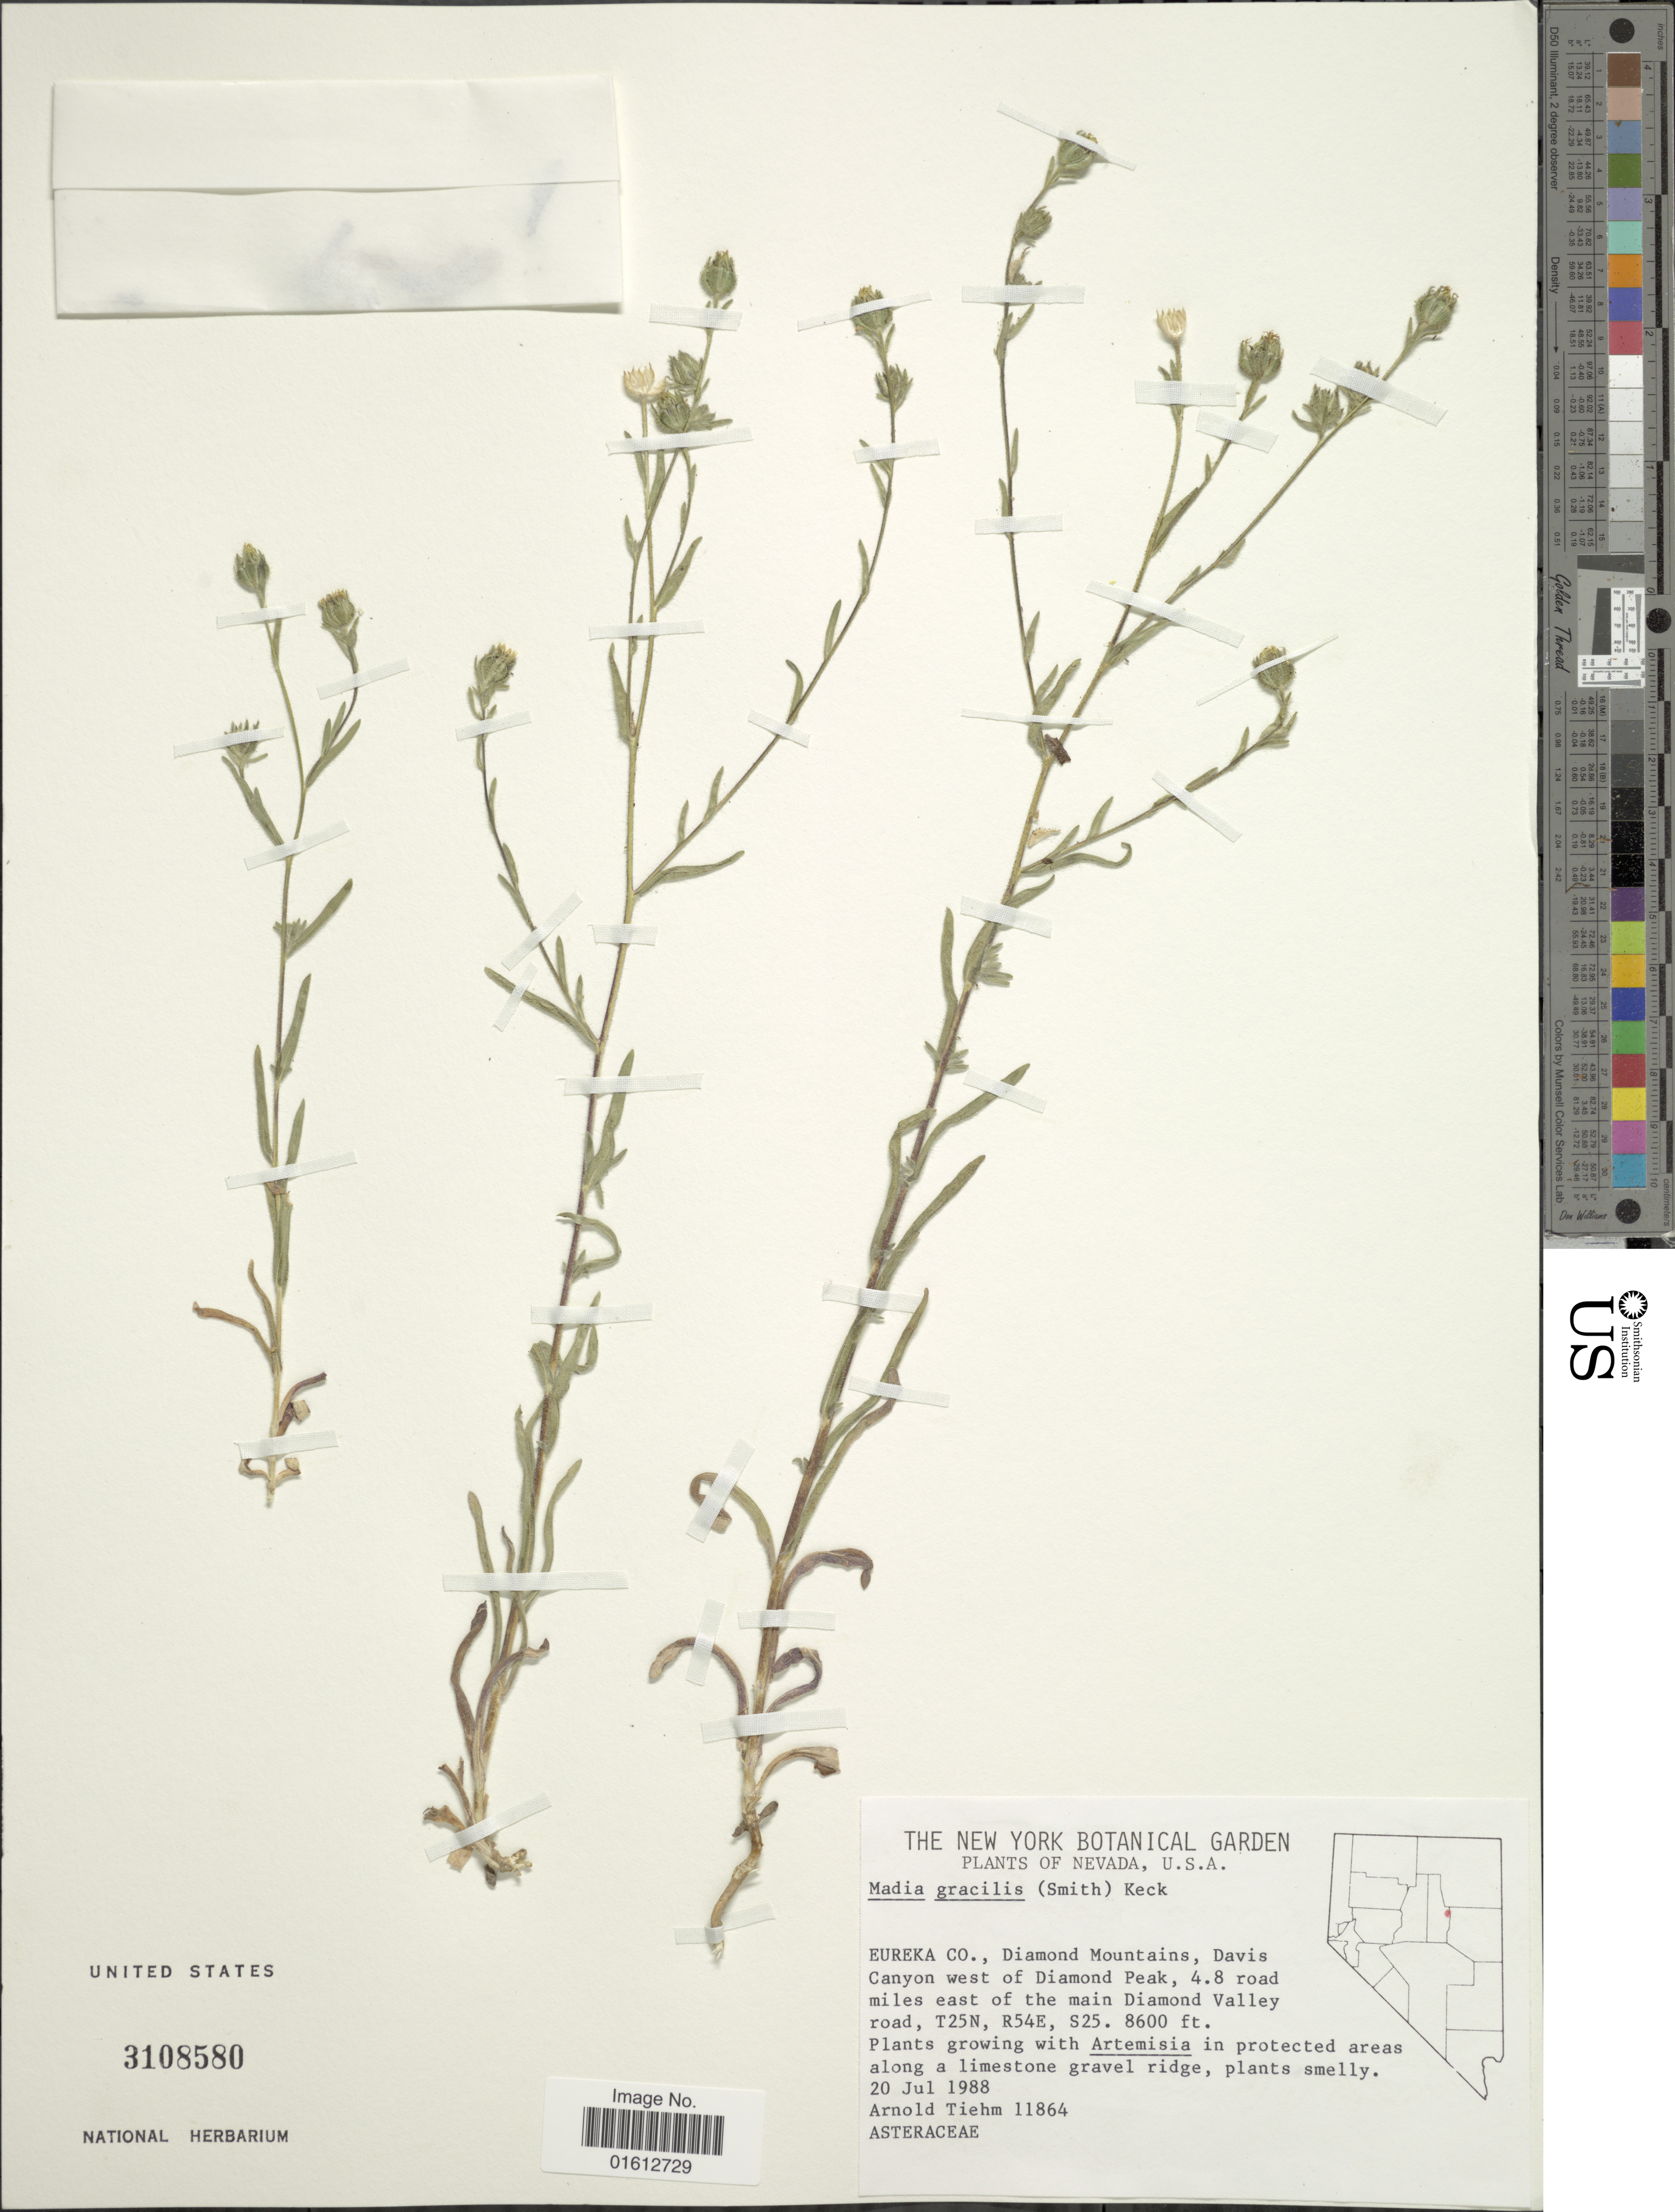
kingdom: Plantae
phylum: Tracheophyta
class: Magnoliopsida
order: Asterales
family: Asteraceae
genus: Madia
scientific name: Madia gracilis subsp. gracilis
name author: (Sm.) D.D. Keck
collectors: A. Tiehm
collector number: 11864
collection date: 1988-07-20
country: United States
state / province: Nevada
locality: Eureka Co., Diamond Mountains, Davis Canyon west of Diamond Peak, 4.8 road miles east of the main Diamond Valley road, T25N, R54E, S25.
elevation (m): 2621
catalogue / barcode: US 3108580